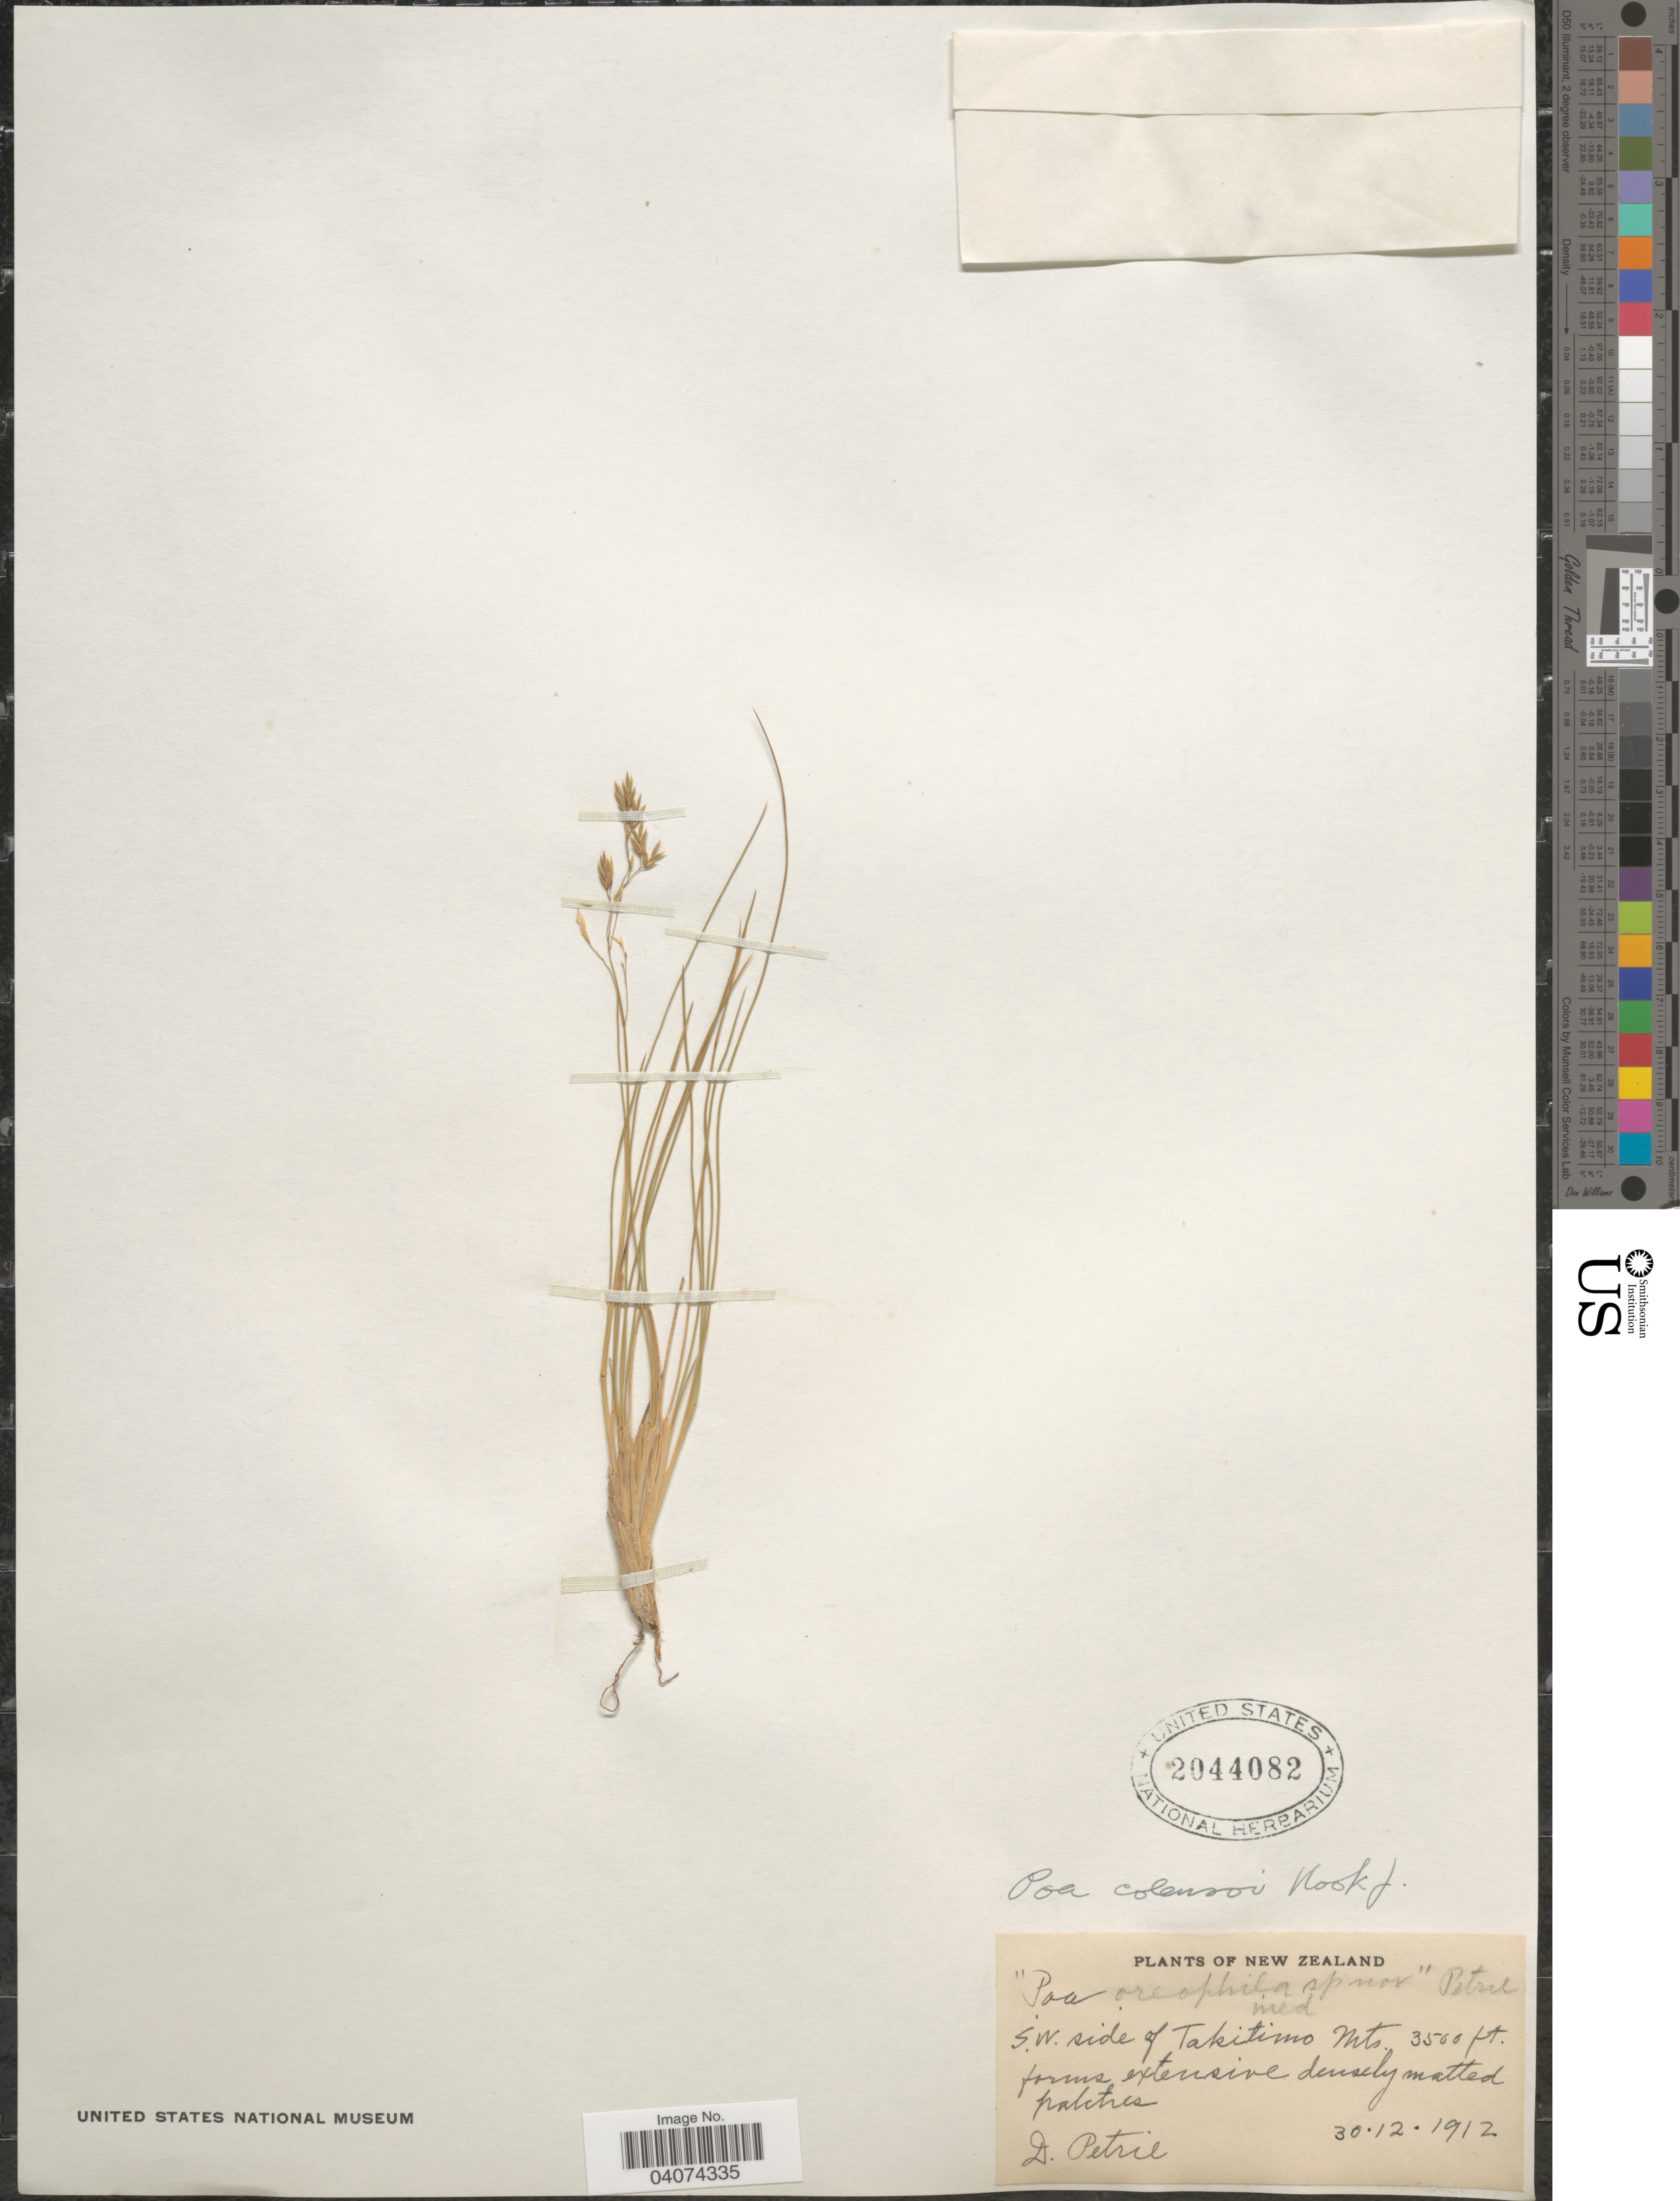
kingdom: Plantae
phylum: Tracheophyta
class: Liliopsida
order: Poales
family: Poaceae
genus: Poa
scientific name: Poa colensoi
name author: Hook. f.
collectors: B. Petriella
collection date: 1912-12-30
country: New Zealand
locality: S.W. side of Takitimo Mts., forms extensive densely matted patches.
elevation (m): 1067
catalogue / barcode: US 2044082